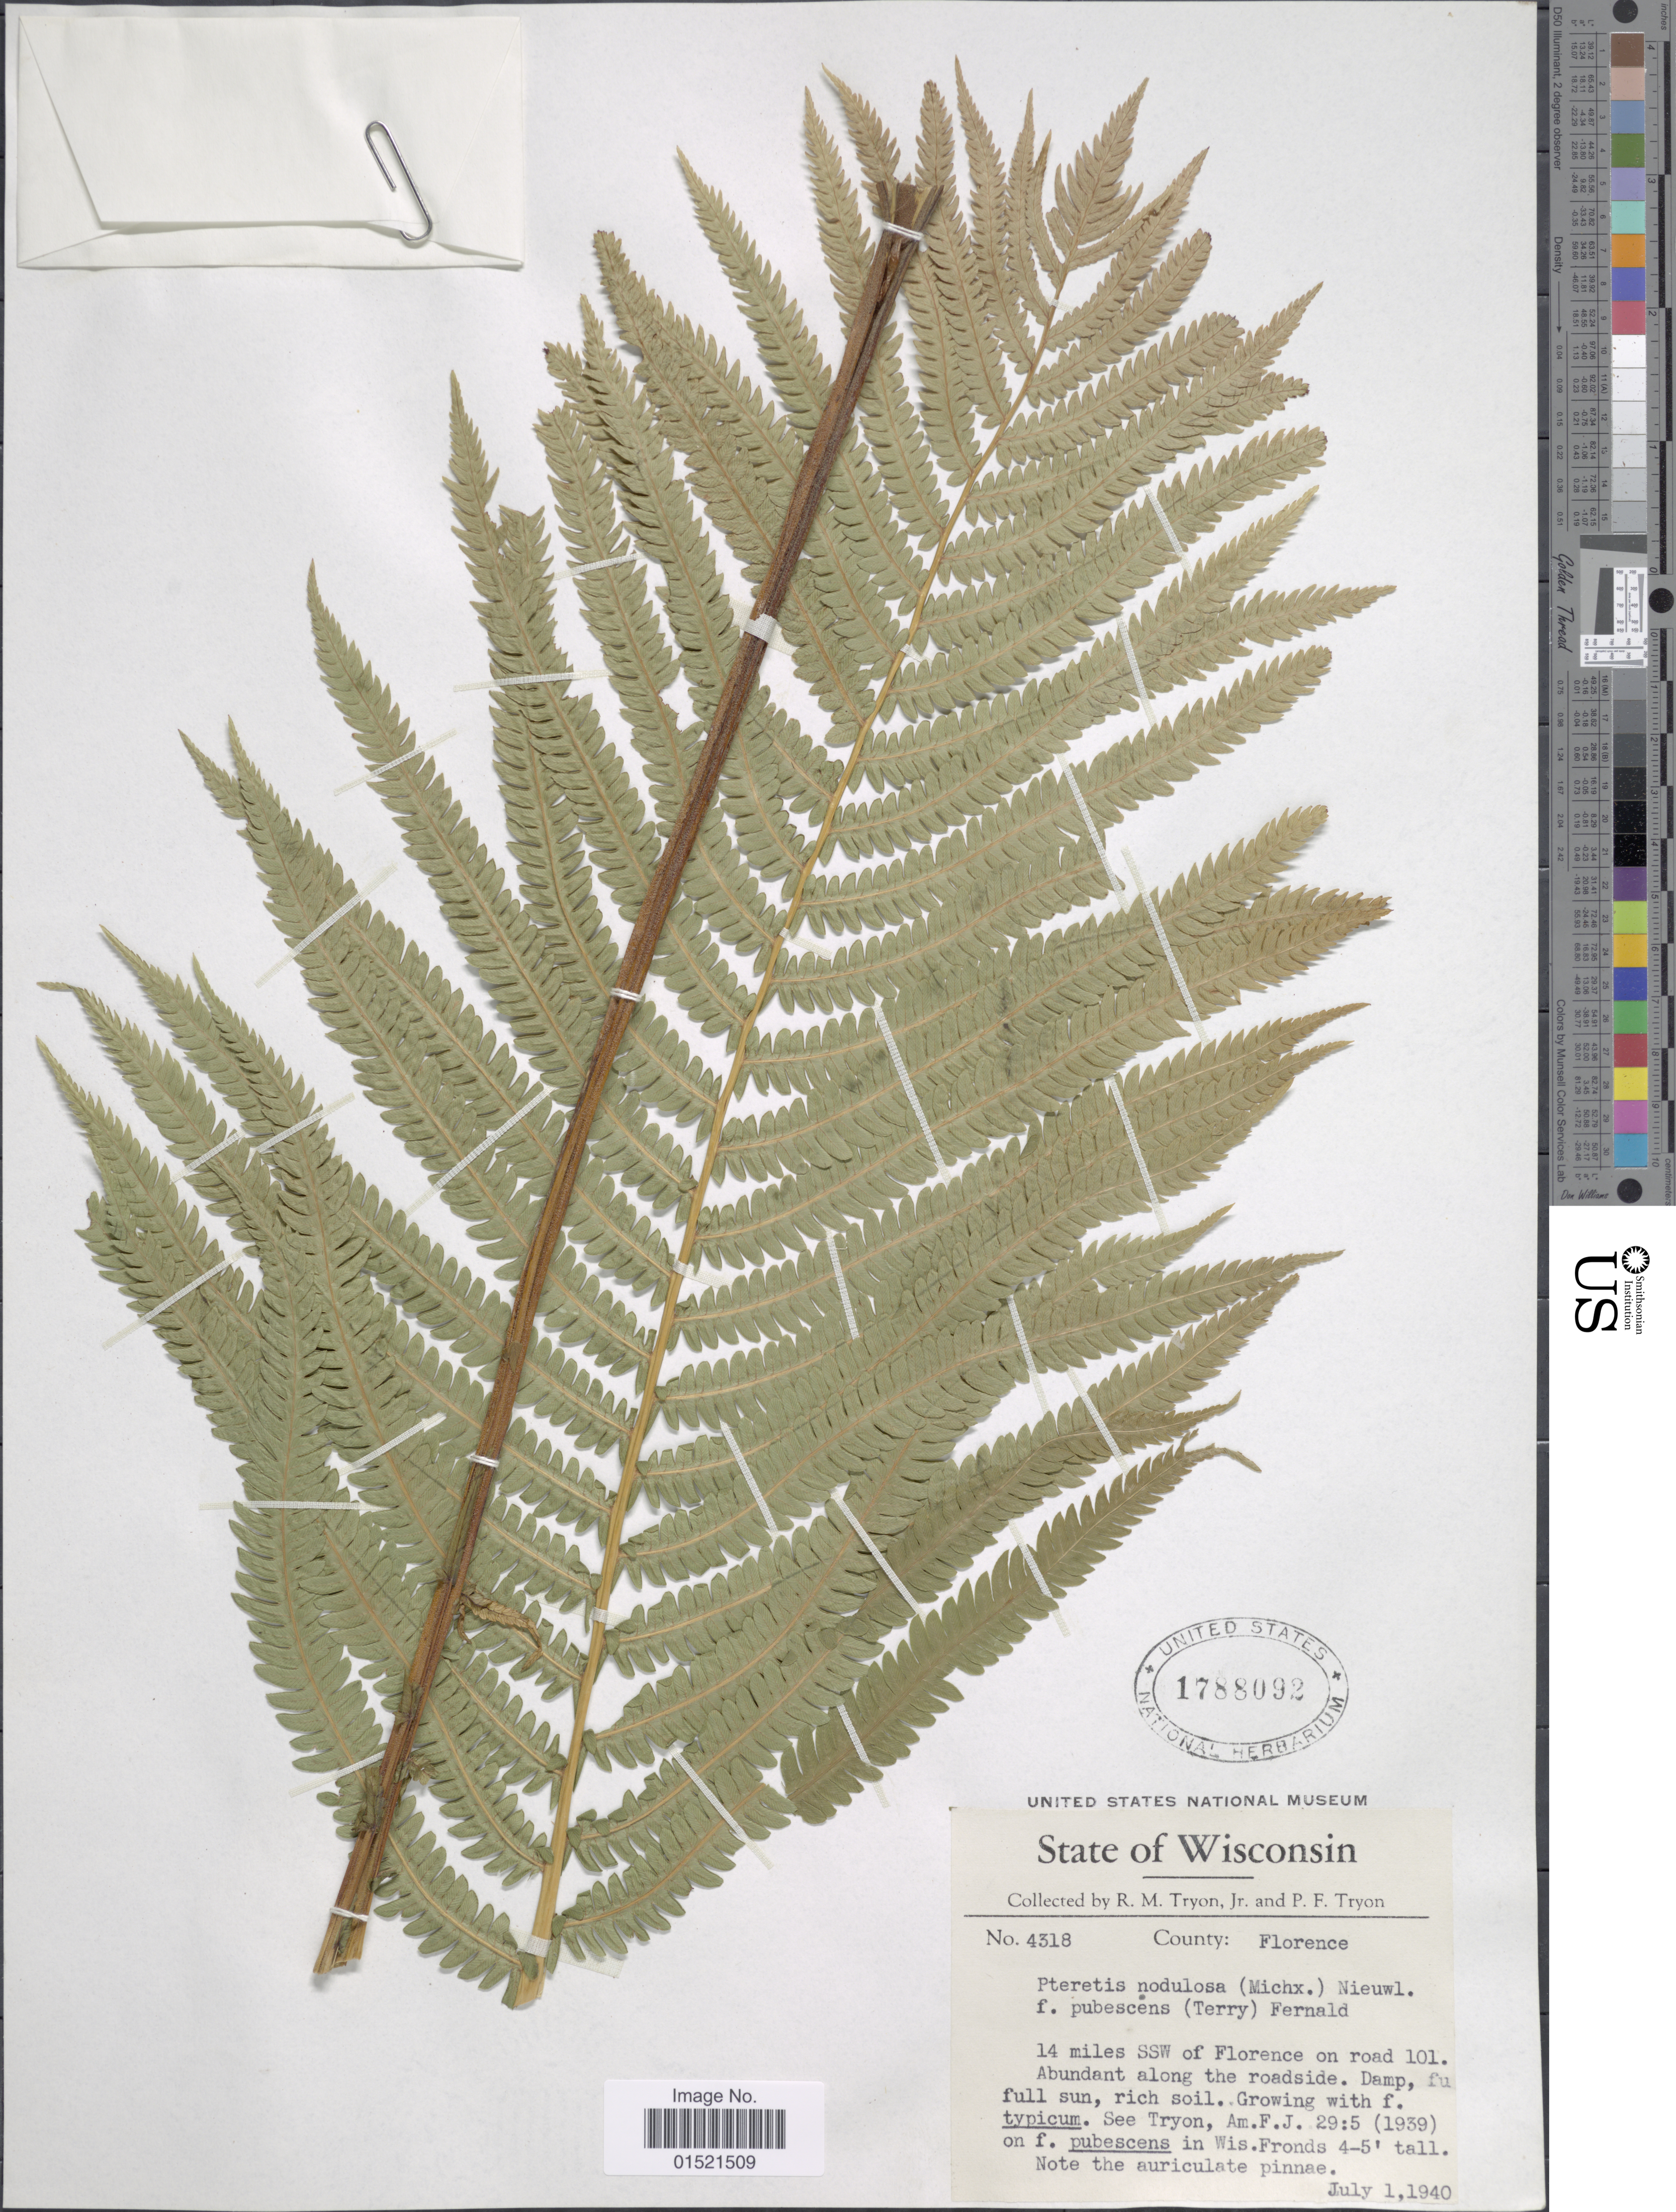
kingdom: Plantae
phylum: Tracheophyta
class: Polypodiopsida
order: Polypodiales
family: Onocleaceae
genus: Matteuccia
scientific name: Matteuccia struthiopteris var. pensylvanica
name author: (Willd.) C.V. Morton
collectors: R. M. Tryon & P. Tryon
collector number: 4318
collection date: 1940-07-01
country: United States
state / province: Wisconsin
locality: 14 miles SSW of Florence on road 101. Abundant along the roadside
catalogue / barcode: US 1788092